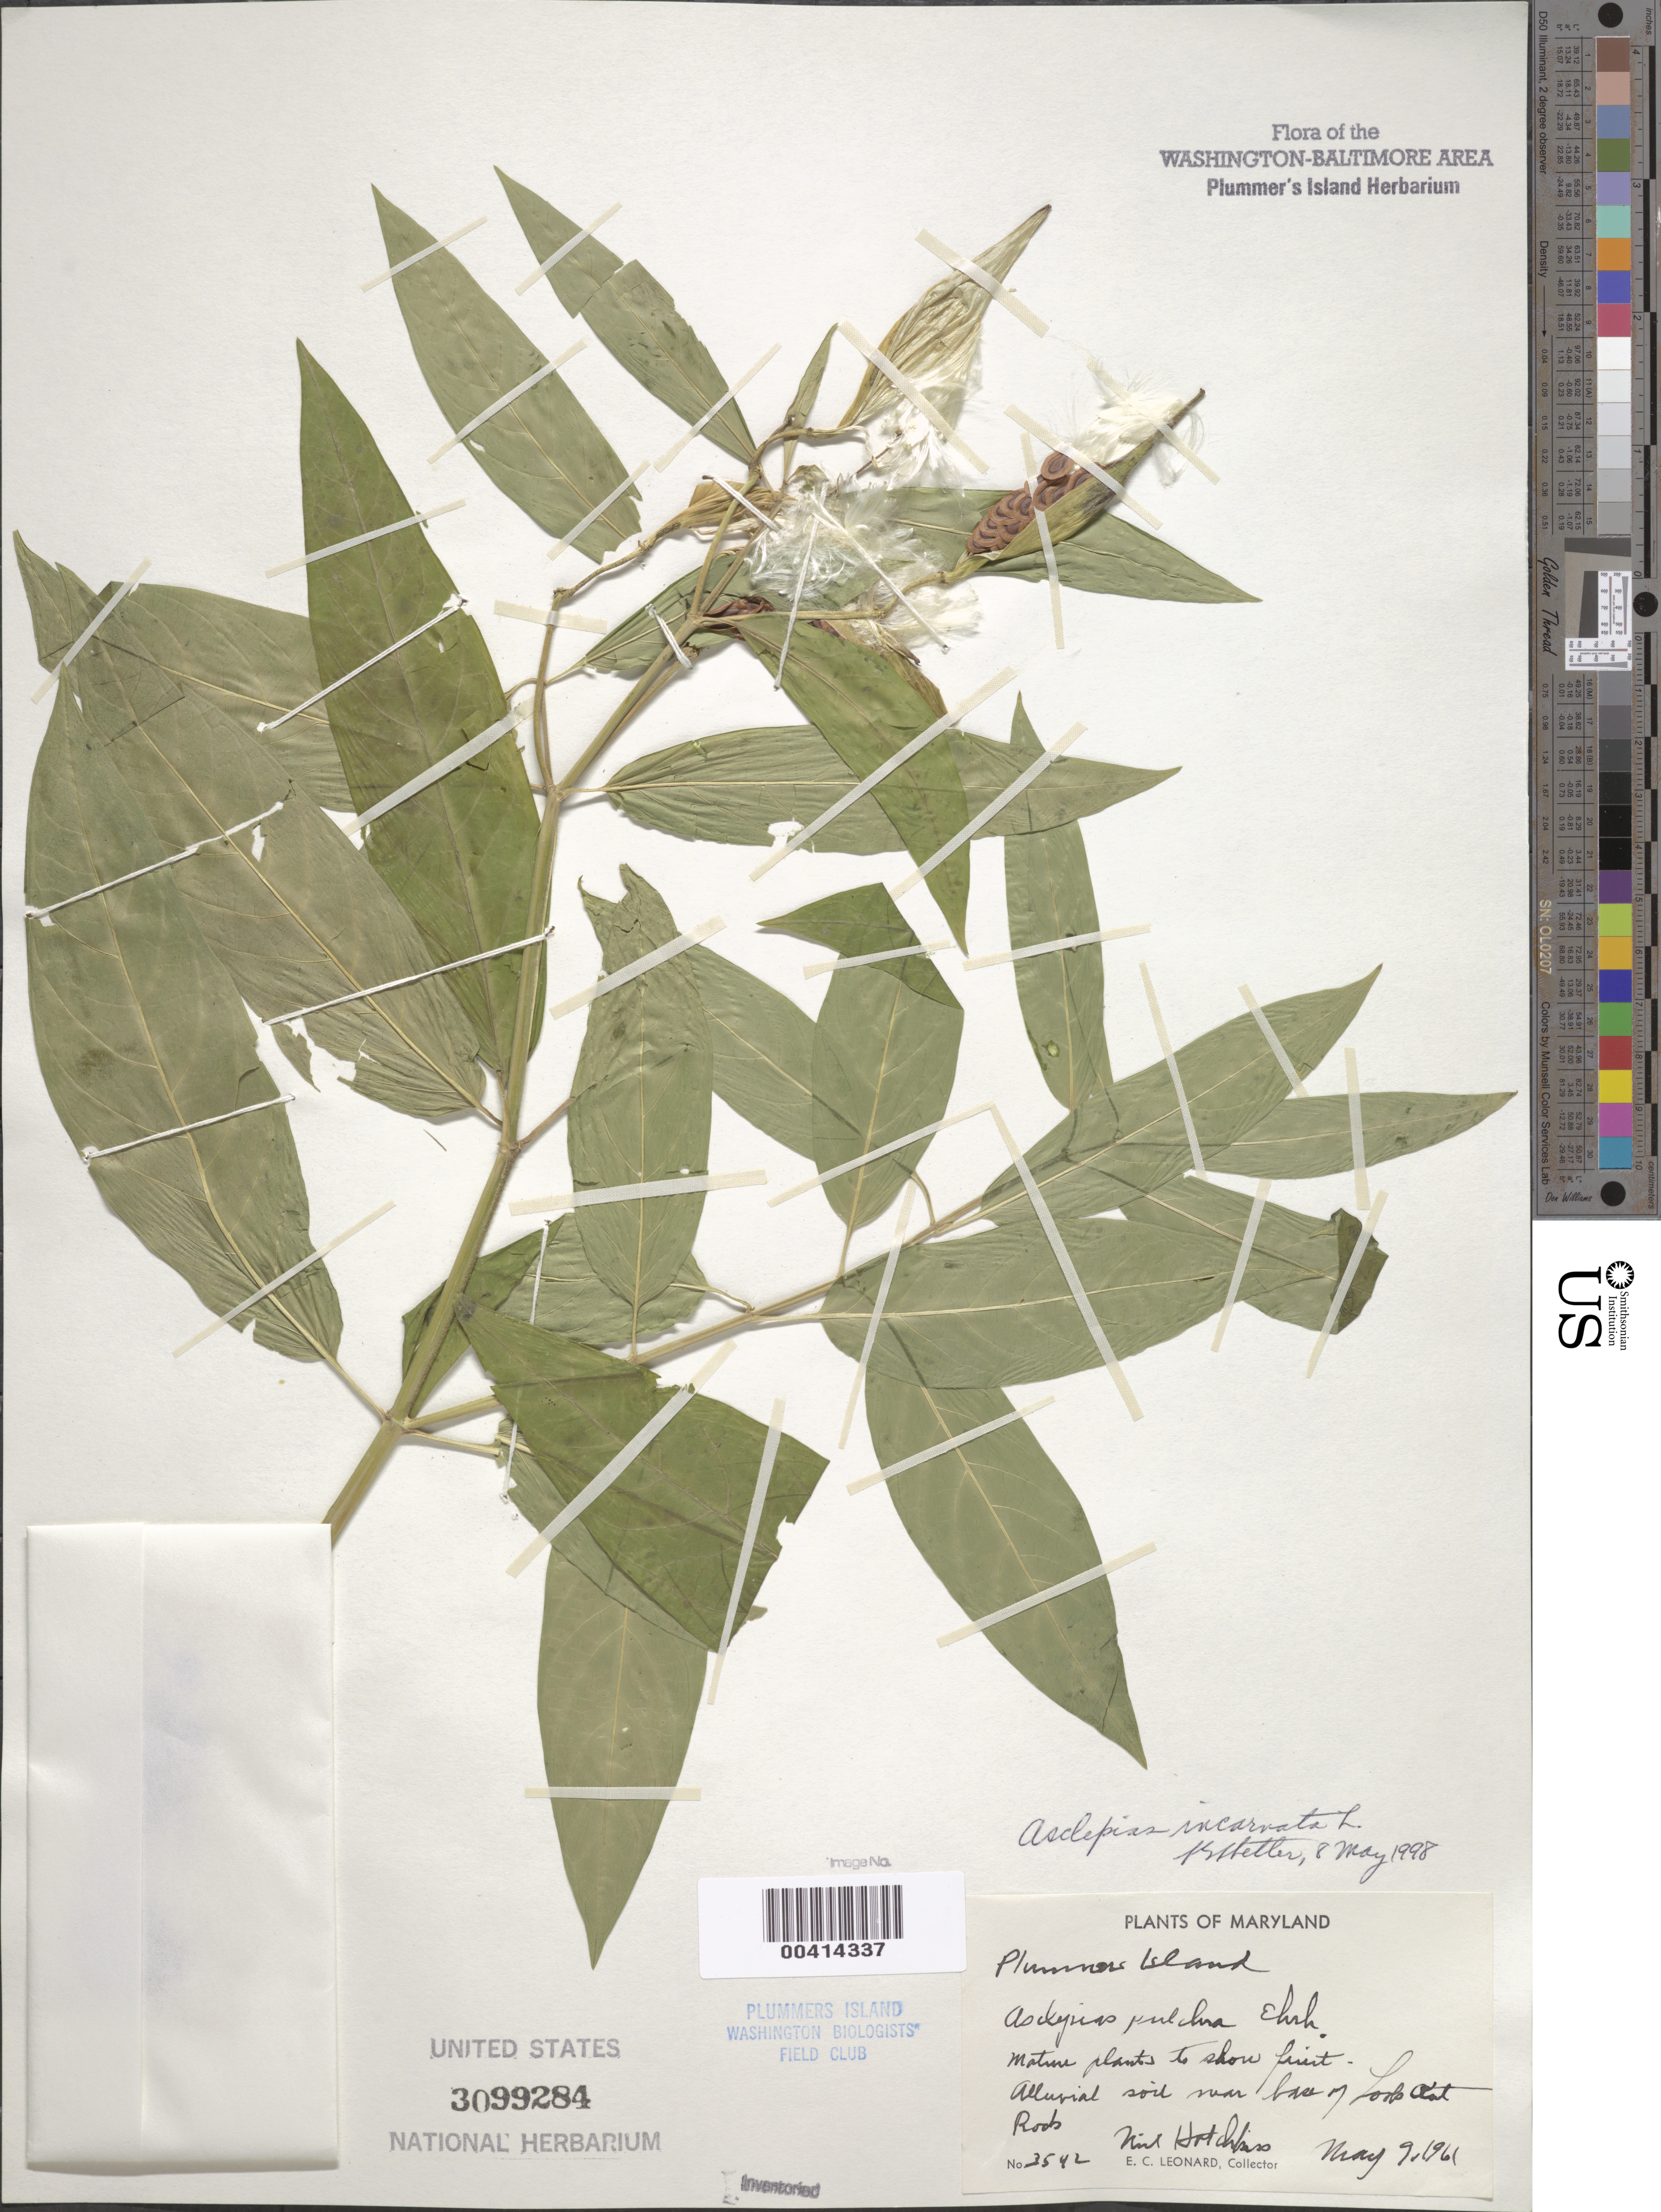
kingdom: Plantae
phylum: Tracheophyta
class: Magnoliopsida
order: Gentianales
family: Apocynaceae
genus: Asclepias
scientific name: Asclepias incarnata subsp. pulchra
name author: (Ehrh. ex Willd.) Woodson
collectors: N. Hotchkiss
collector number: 3542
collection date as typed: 09 May 1961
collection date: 1961-05-09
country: United States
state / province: Maryland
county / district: Montgomery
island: Plummers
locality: Plummer's Island, base of Lookout Rock C. & O. Canal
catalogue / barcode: US 3099284